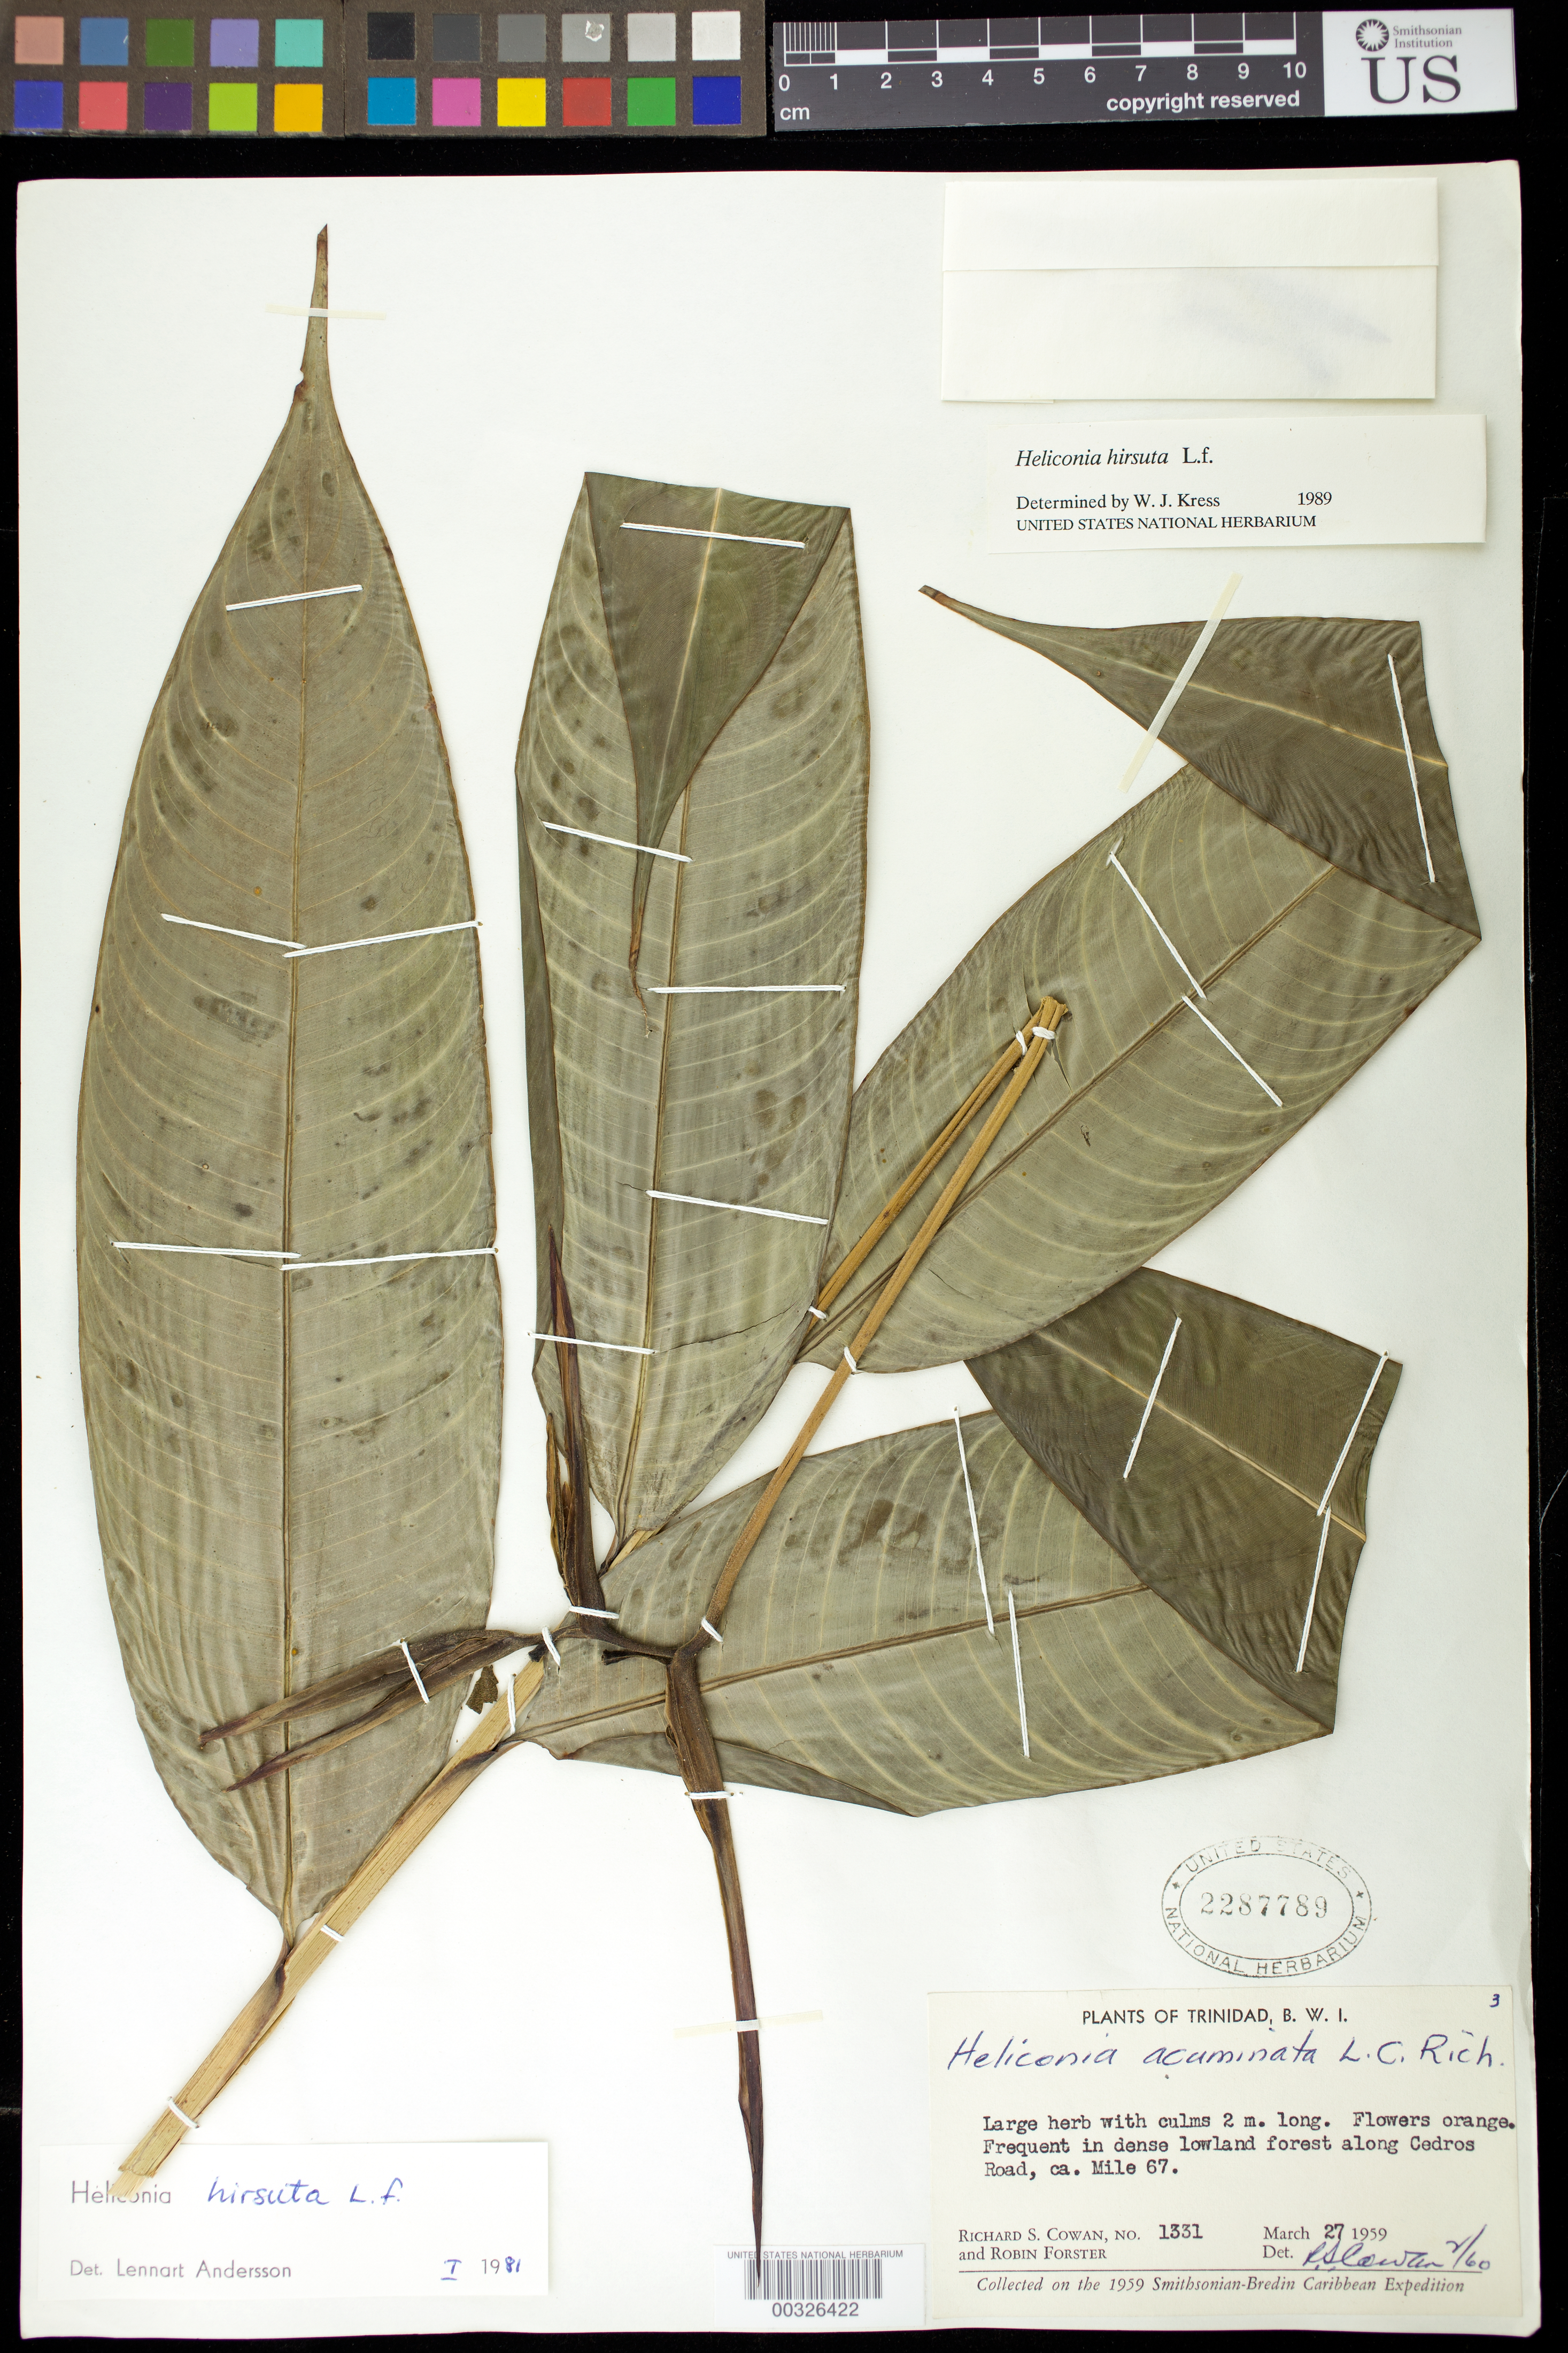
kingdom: Plantae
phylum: Tracheophyta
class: Liliopsida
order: Zingiberales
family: Heliconiaceae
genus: Heliconia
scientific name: Heliconia hirsuta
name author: L. f.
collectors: R. S. Cowan & R. Forster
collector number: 1331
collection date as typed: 27 Mar 1959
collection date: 1959-03-27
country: Trinidad and Tobago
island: Trinidad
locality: Frequent in dense lowland forest along cedros road, ca mile 67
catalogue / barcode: US 2287789